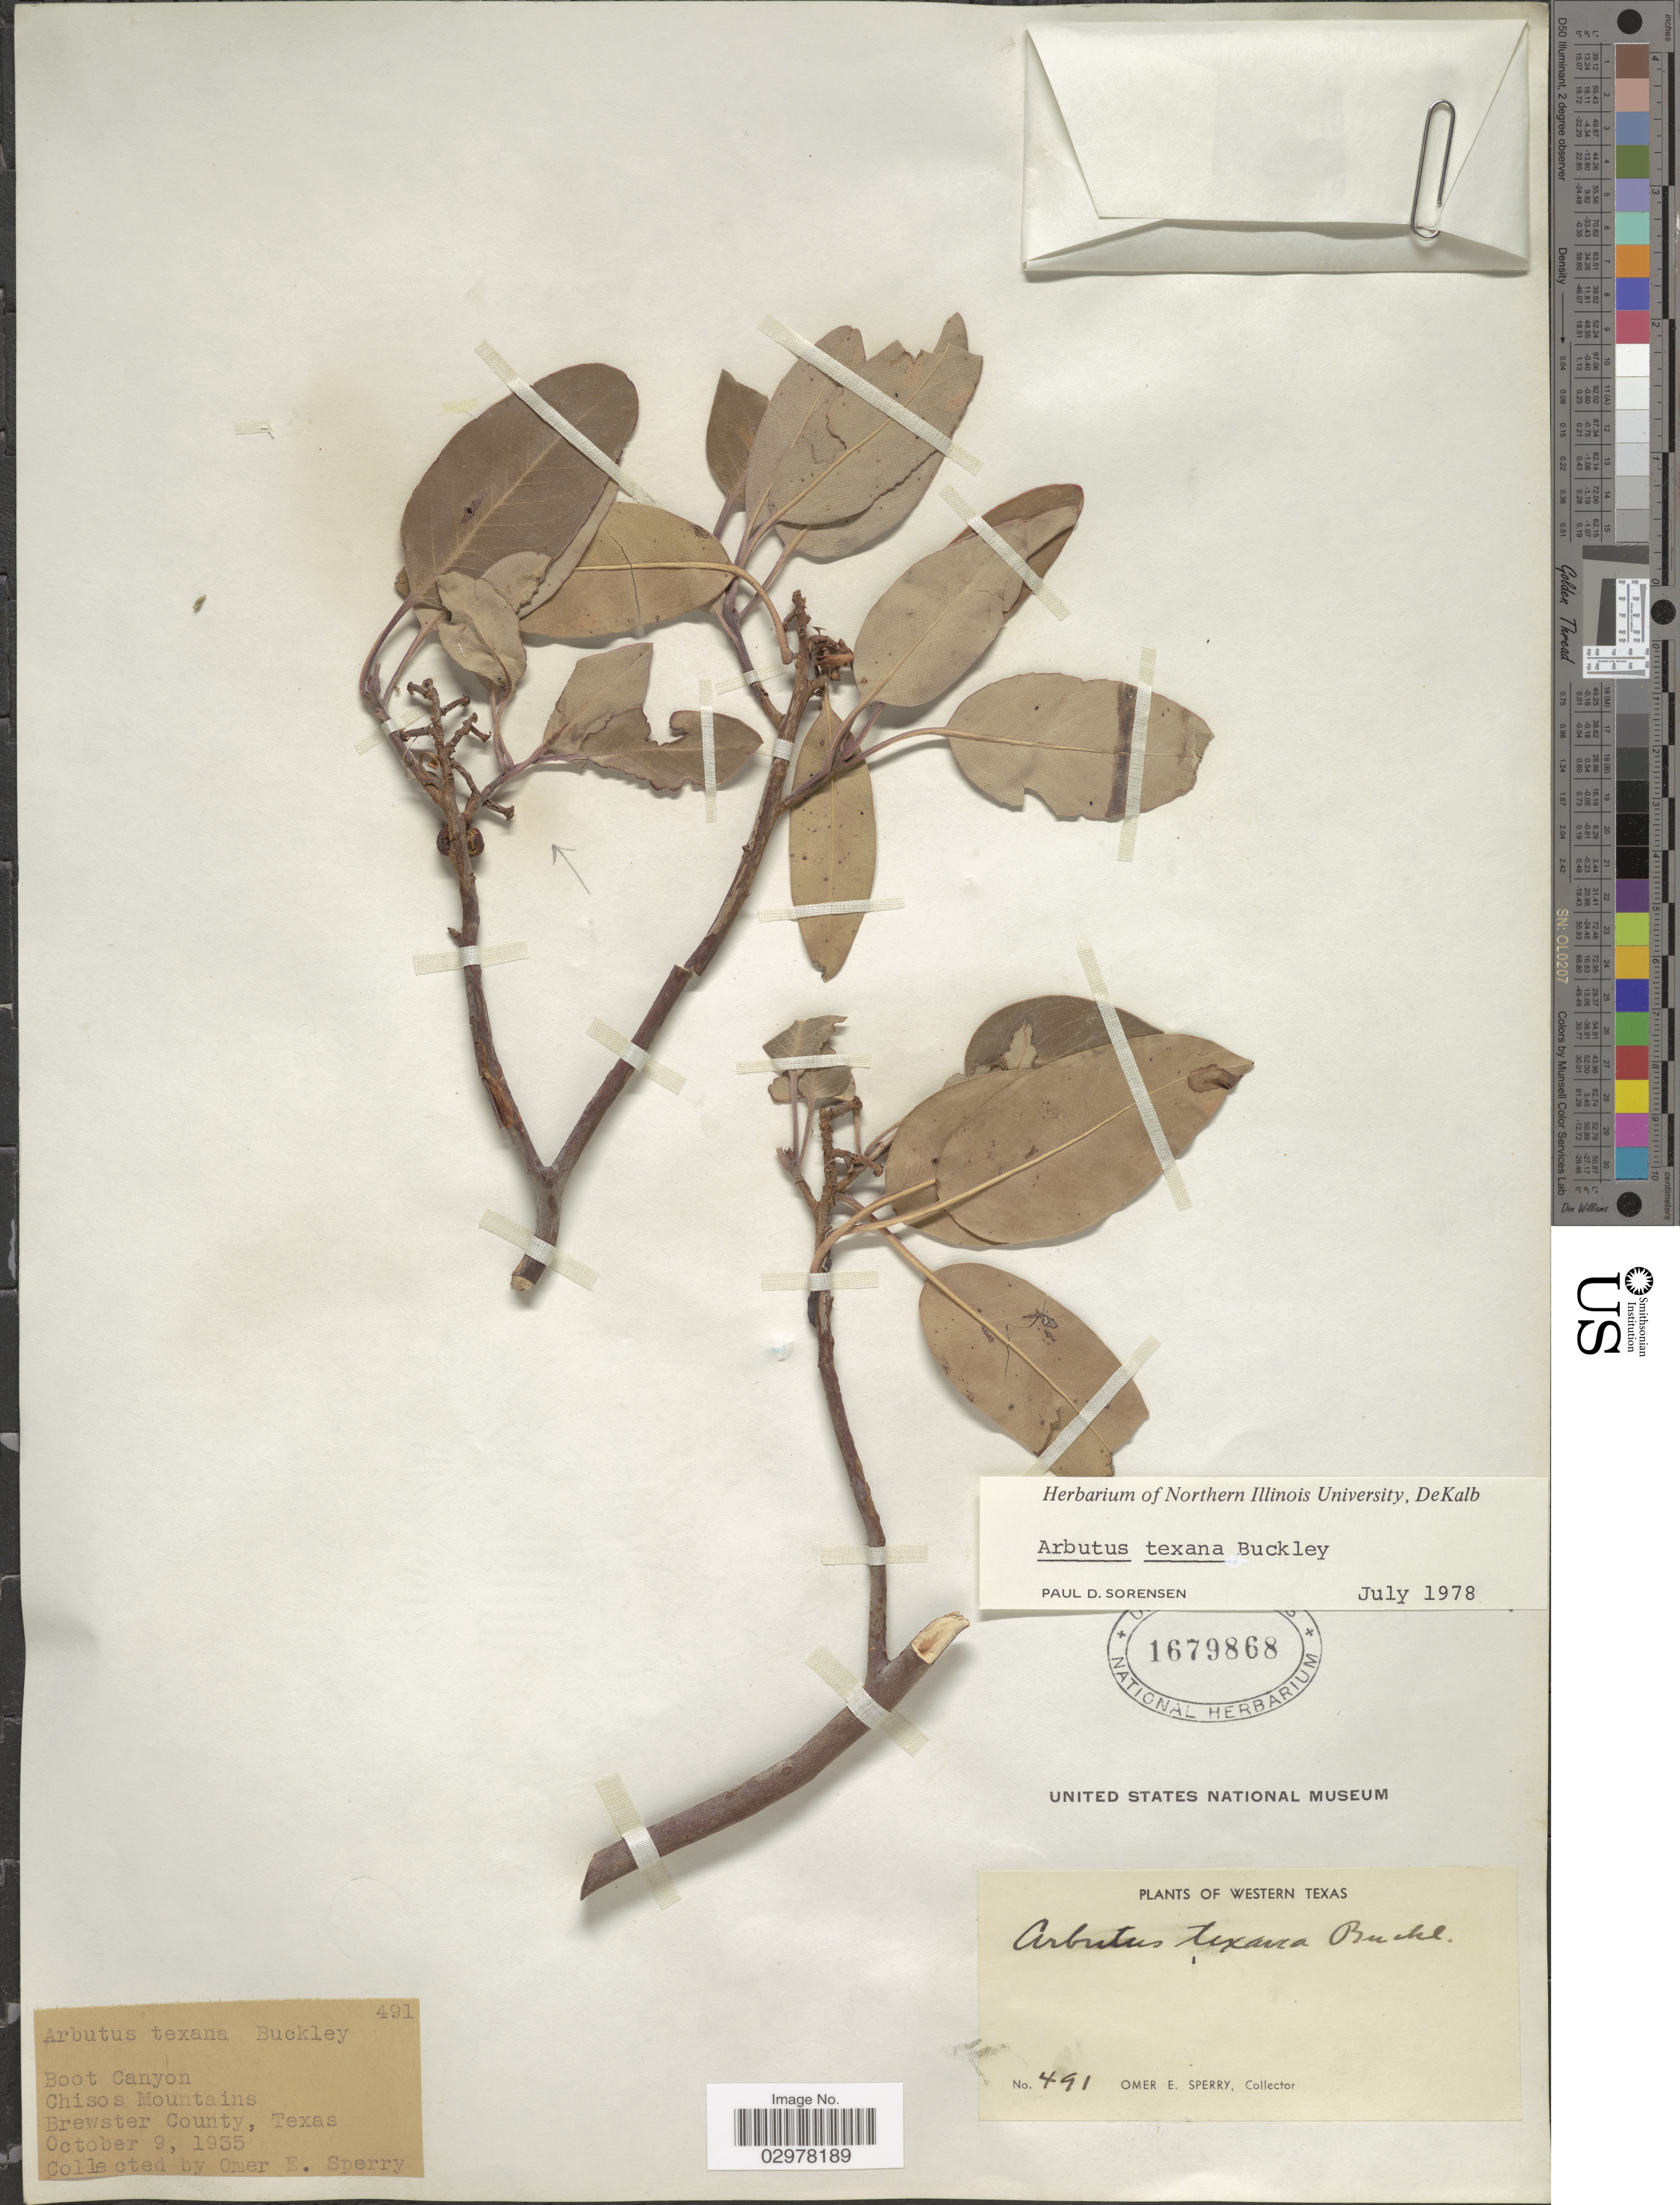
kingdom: Plantae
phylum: Tracheophyta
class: Magnoliopsida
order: Ericales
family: Ericaceae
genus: Arbutus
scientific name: Arbutus texana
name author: Buckley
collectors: O. E. Sperry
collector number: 491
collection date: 1935-10-09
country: United States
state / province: Texas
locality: Western Texas. Boot Canyon, Chisos Mountains, Brewster County.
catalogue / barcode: US 1679868